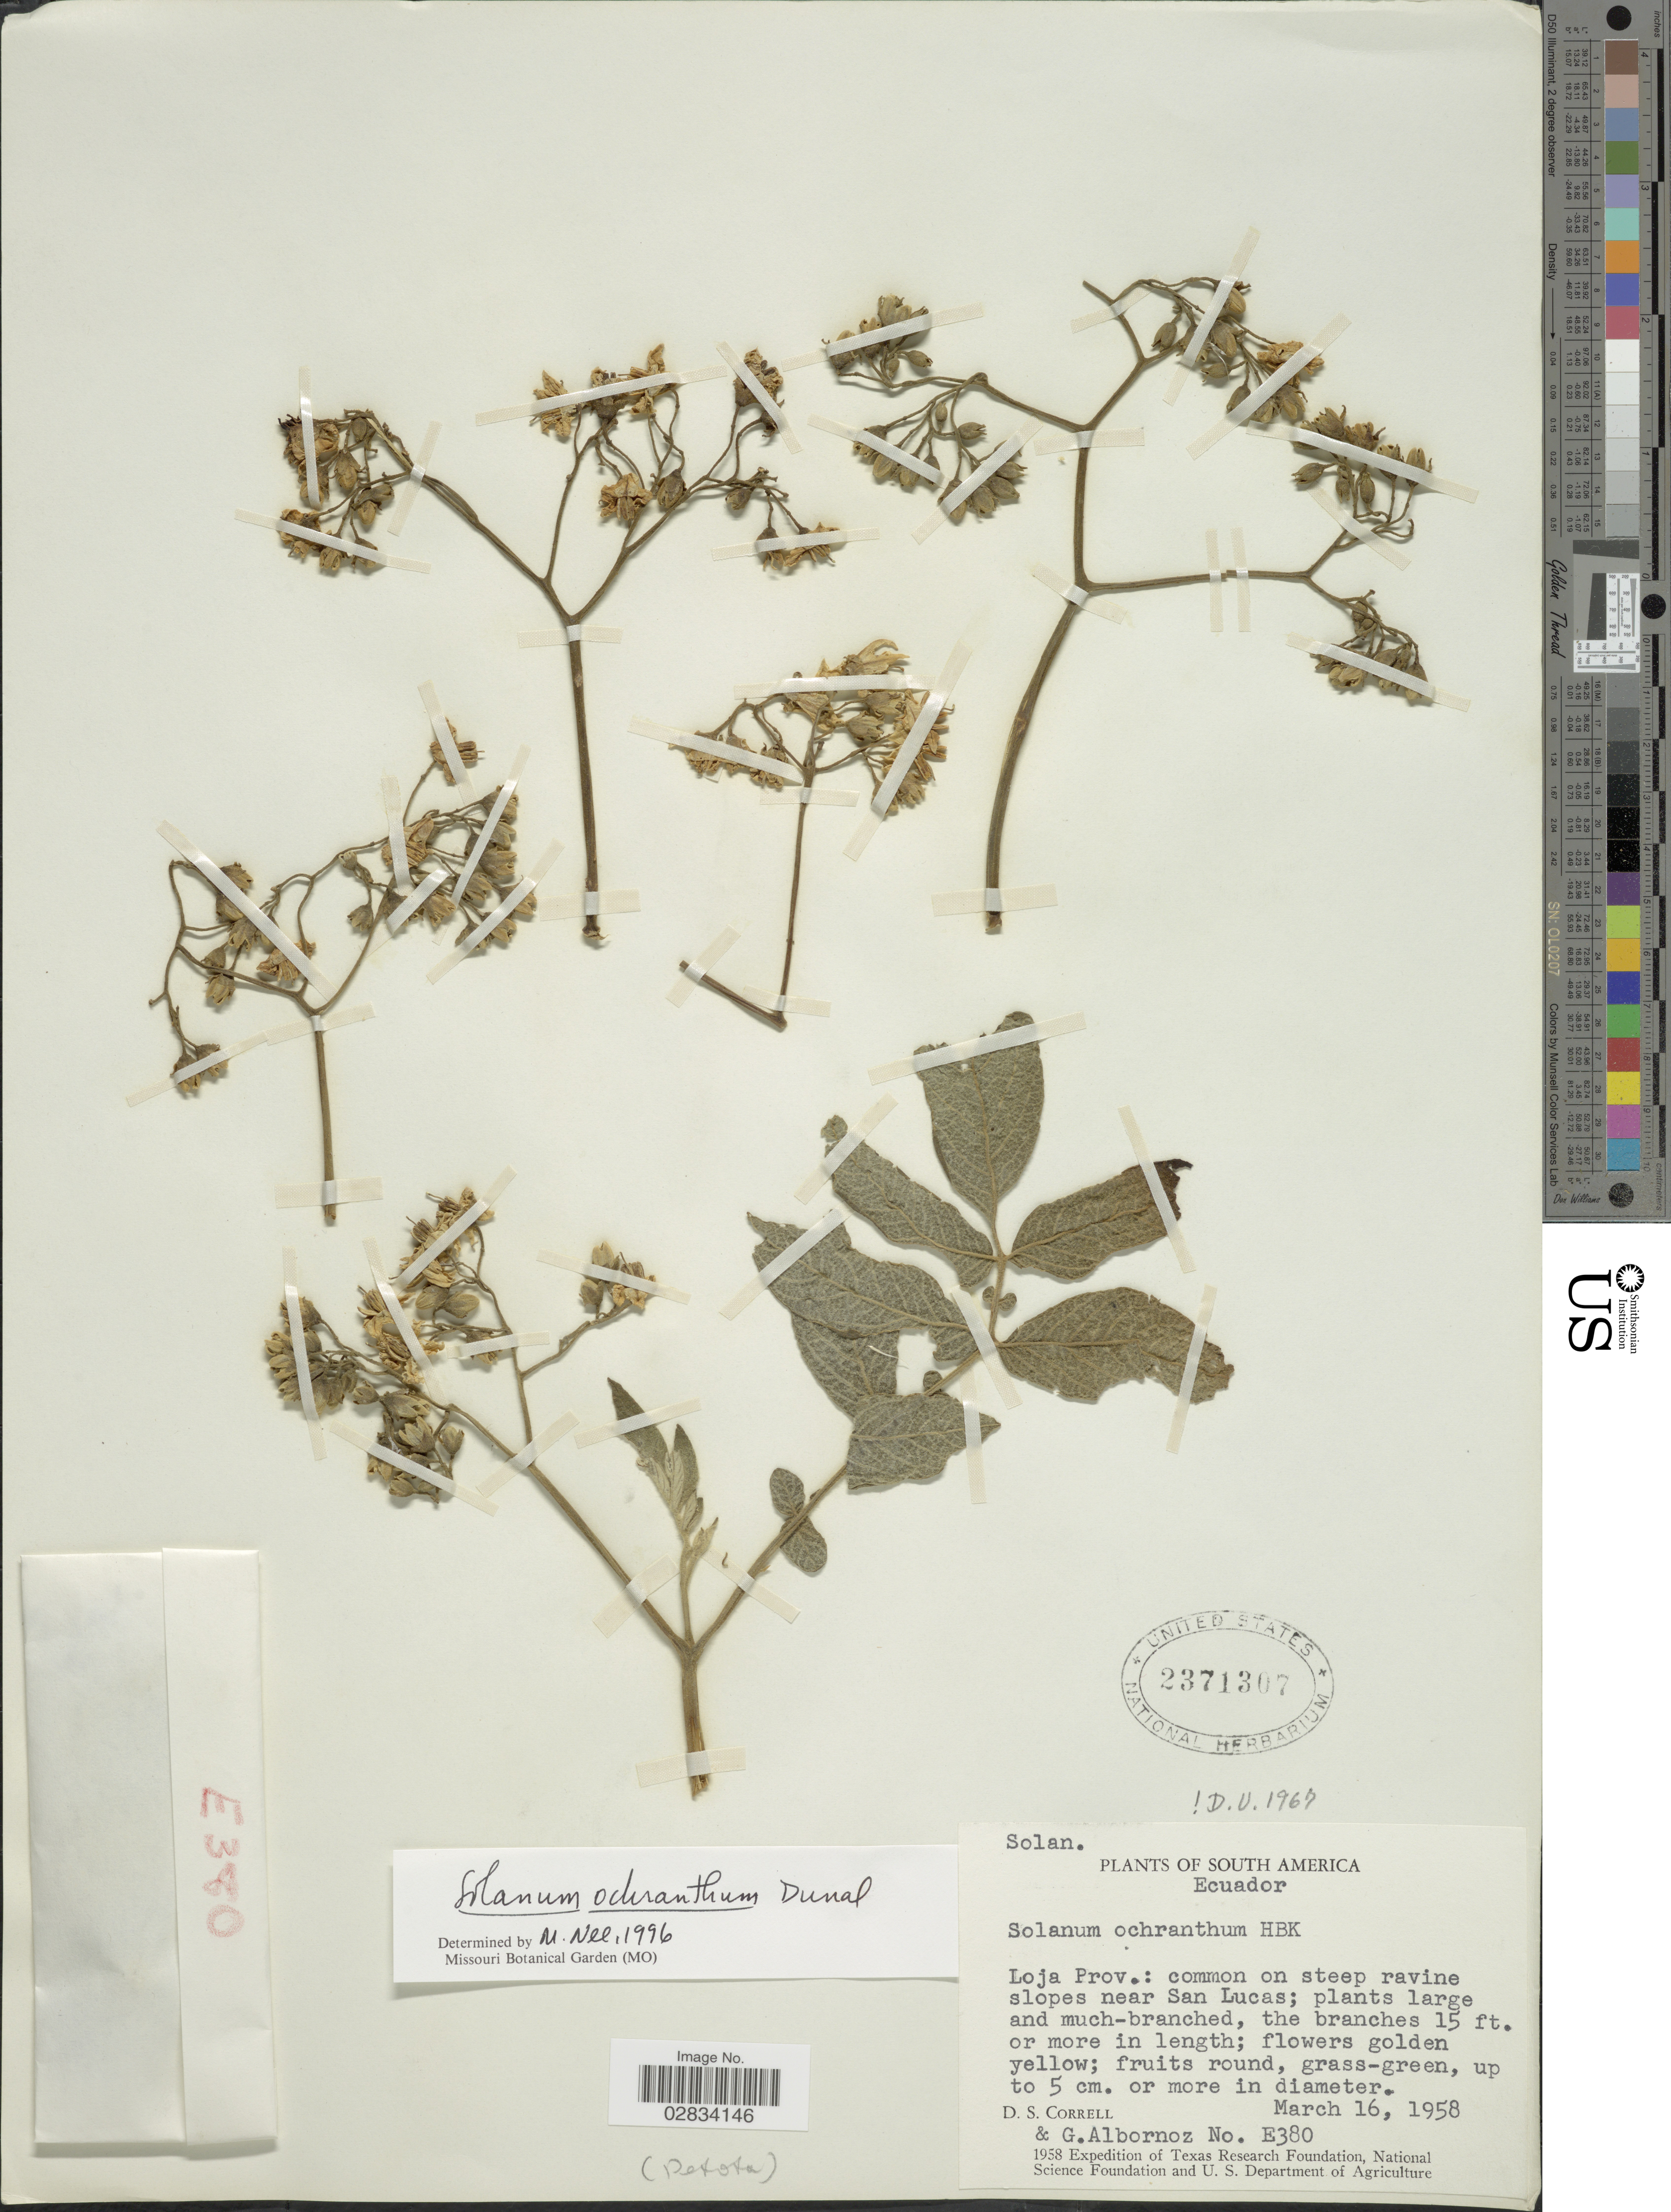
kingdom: Plantae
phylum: Tracheophyta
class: Magnoliopsida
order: Solanales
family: Solanaceae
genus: Solanum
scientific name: Solanum ochranthum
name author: Dunal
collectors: D. S. Correll & G. Albornoz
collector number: E380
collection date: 1958-03-16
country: Ecuador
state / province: Loja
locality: Common on steep ravine slopes near San Lucas.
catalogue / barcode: US 2371307